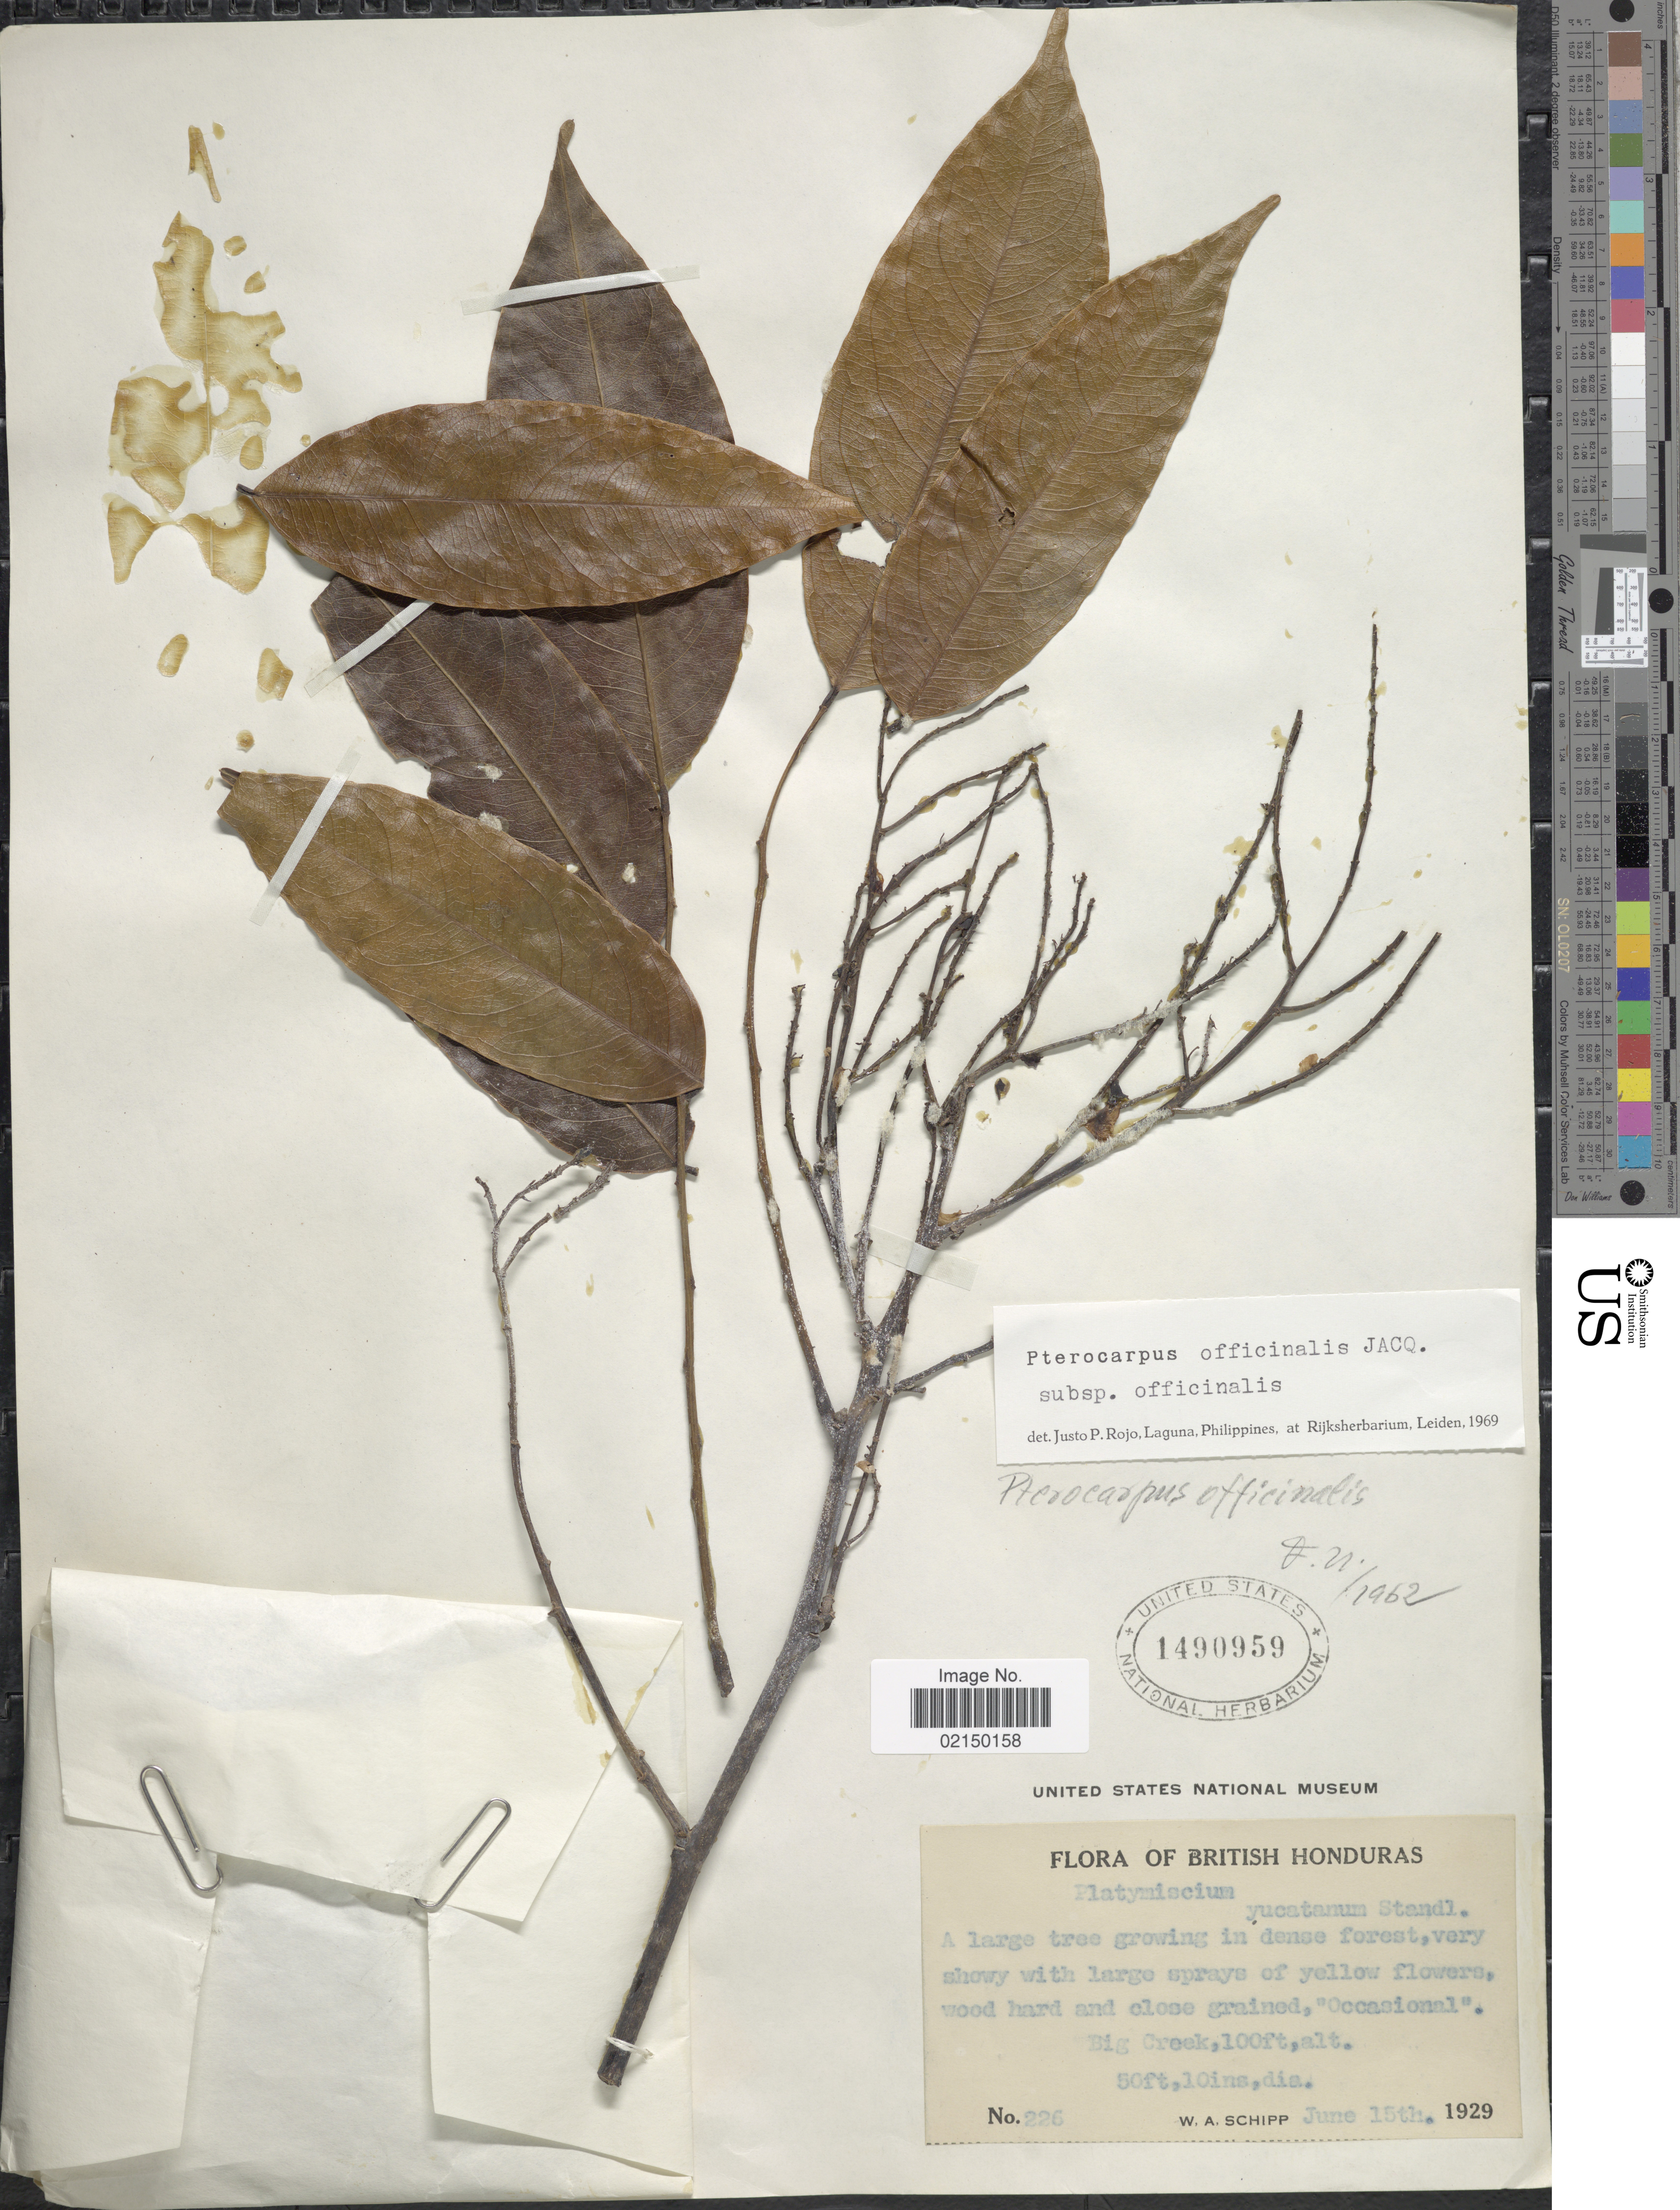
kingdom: Plantae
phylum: Tracheophyta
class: Magnoliopsida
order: Fabales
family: Fabaceae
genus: Pterocarpus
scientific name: Pterocarpus officinalis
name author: Jacq.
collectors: W. Schipp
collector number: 226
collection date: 1929-06-15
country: Belize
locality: British Honduras, Big Creek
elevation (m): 30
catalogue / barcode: US 1490959